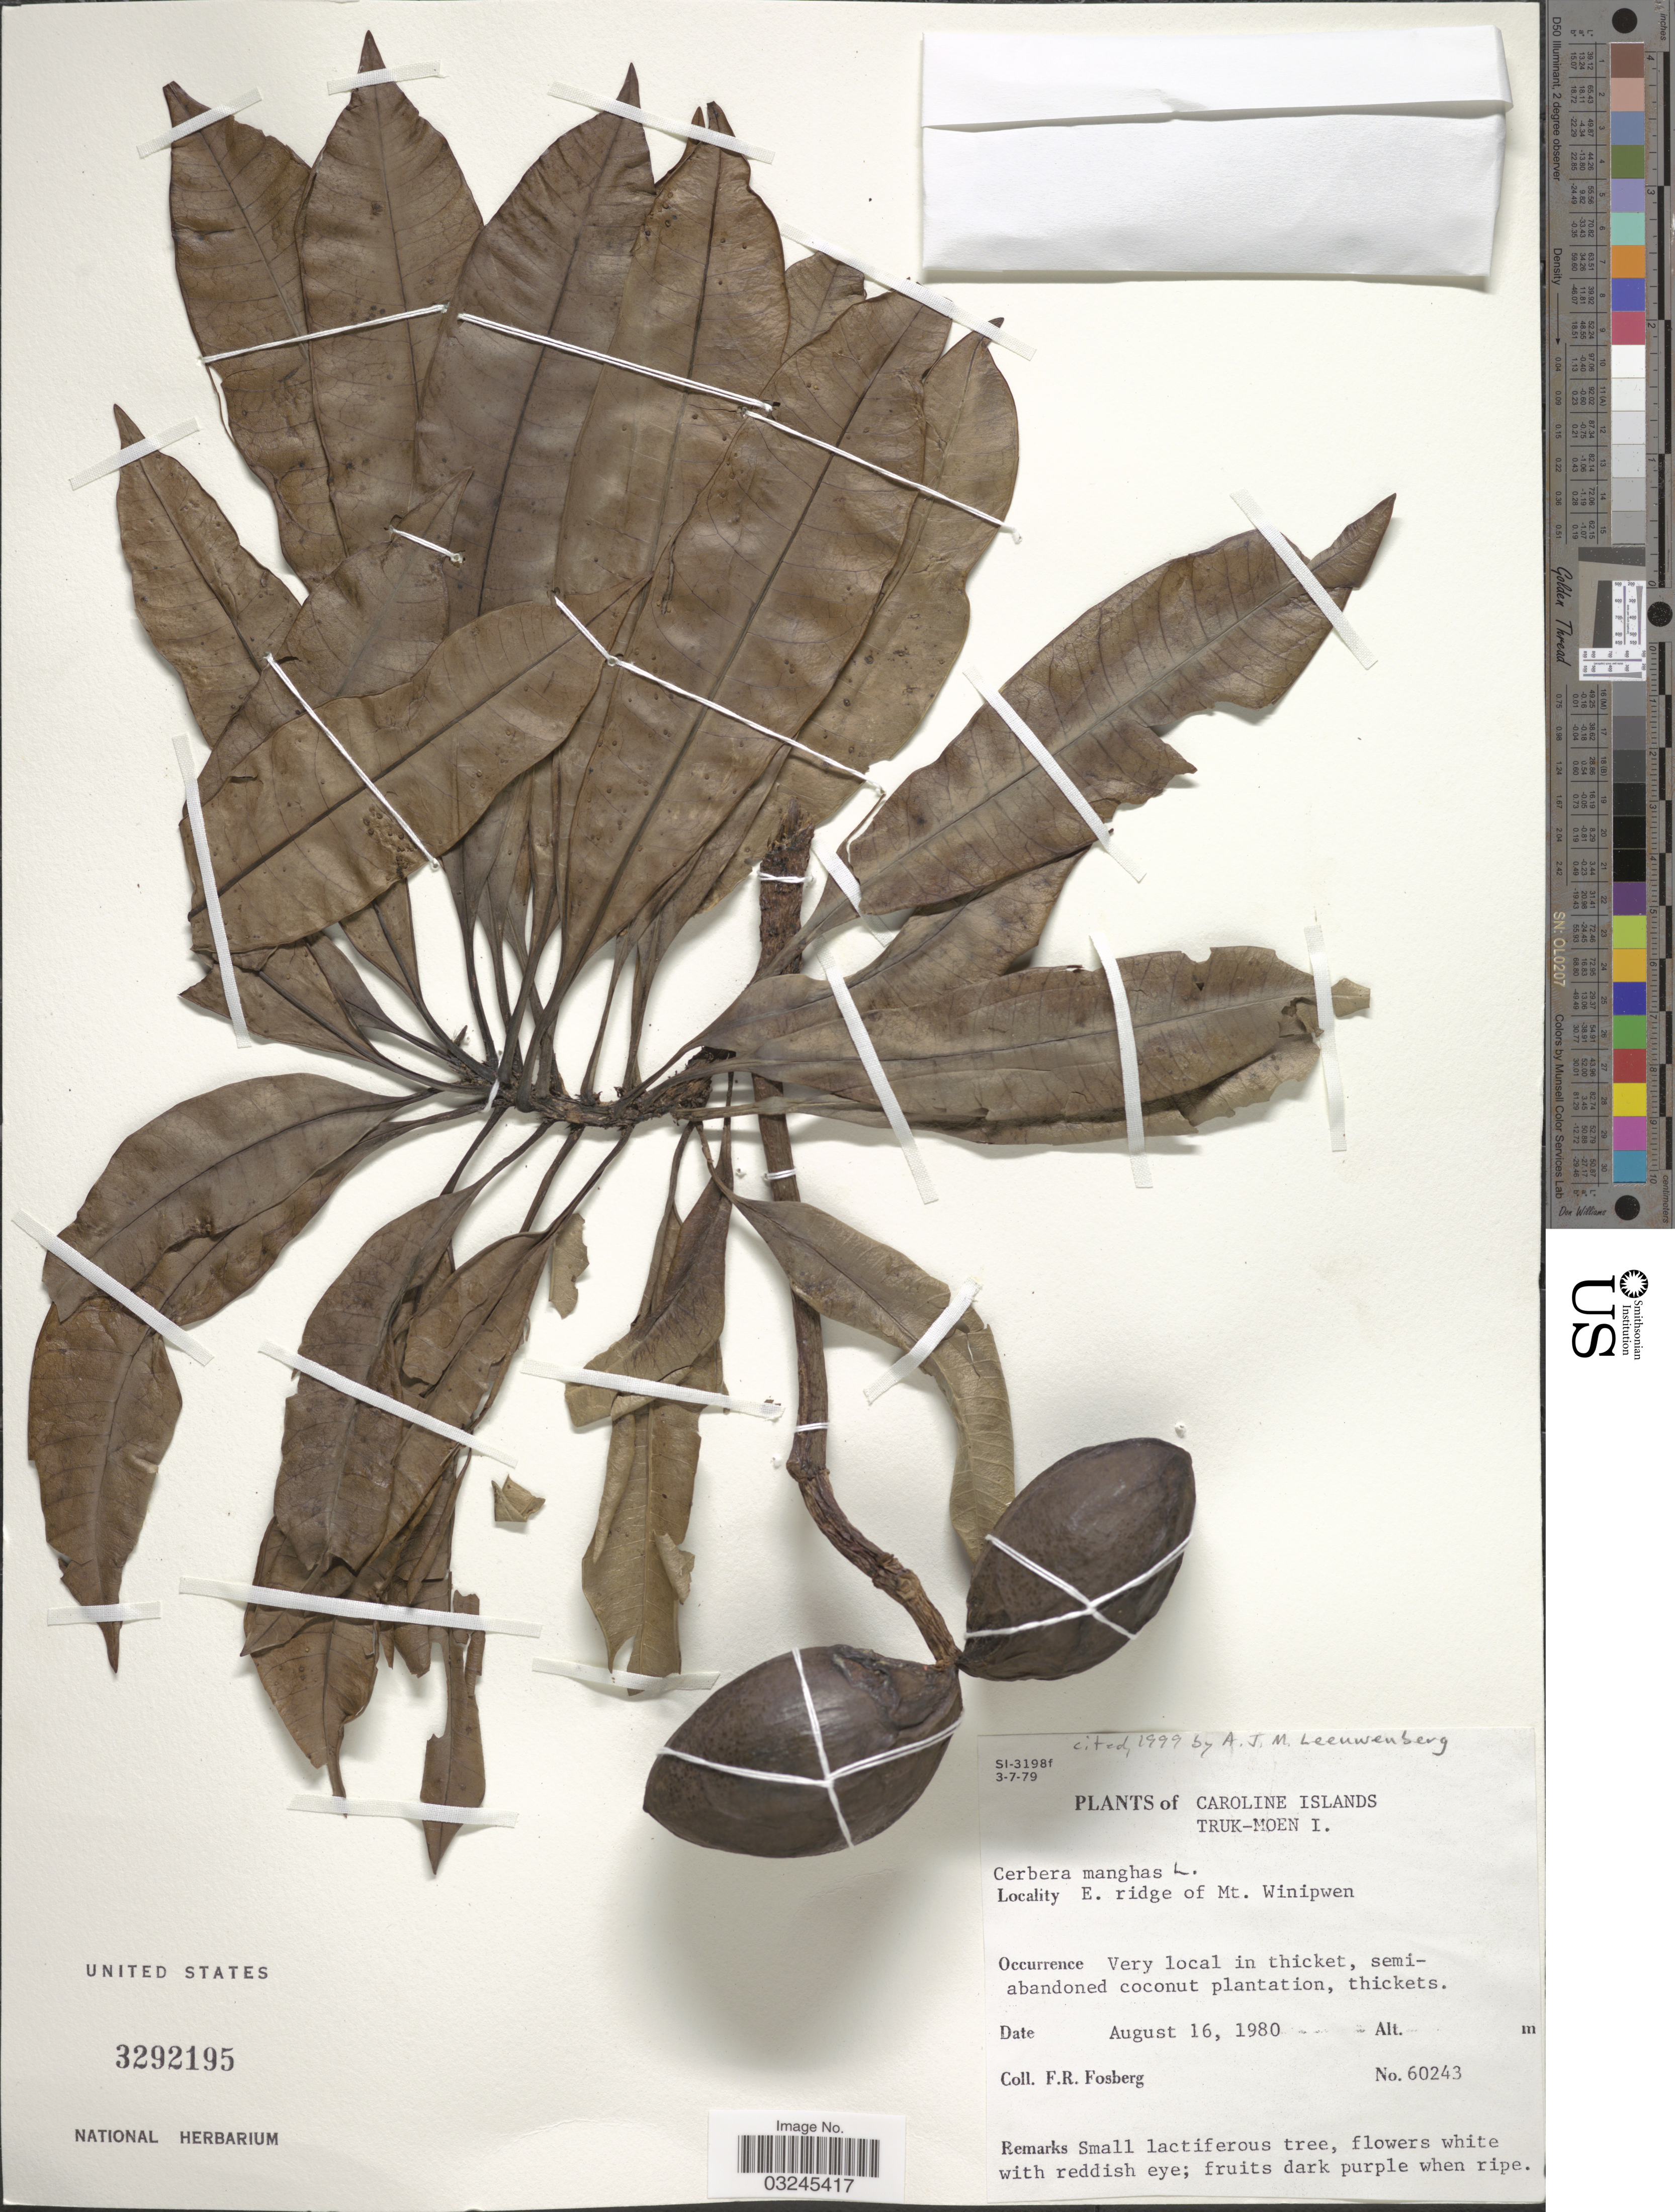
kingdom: Plantae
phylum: Tracheophyta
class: Magnoliopsida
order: Gentianales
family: Apocynaceae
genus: Cerbera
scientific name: Cerbera manghas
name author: L.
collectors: F. R. Fosberg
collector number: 60243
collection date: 1980-08-16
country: Micronesia, Federated States of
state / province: Truk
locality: Caroline Islands. Truk-Moen I. E. ridge of Mt. Winipwen.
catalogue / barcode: US 3292195